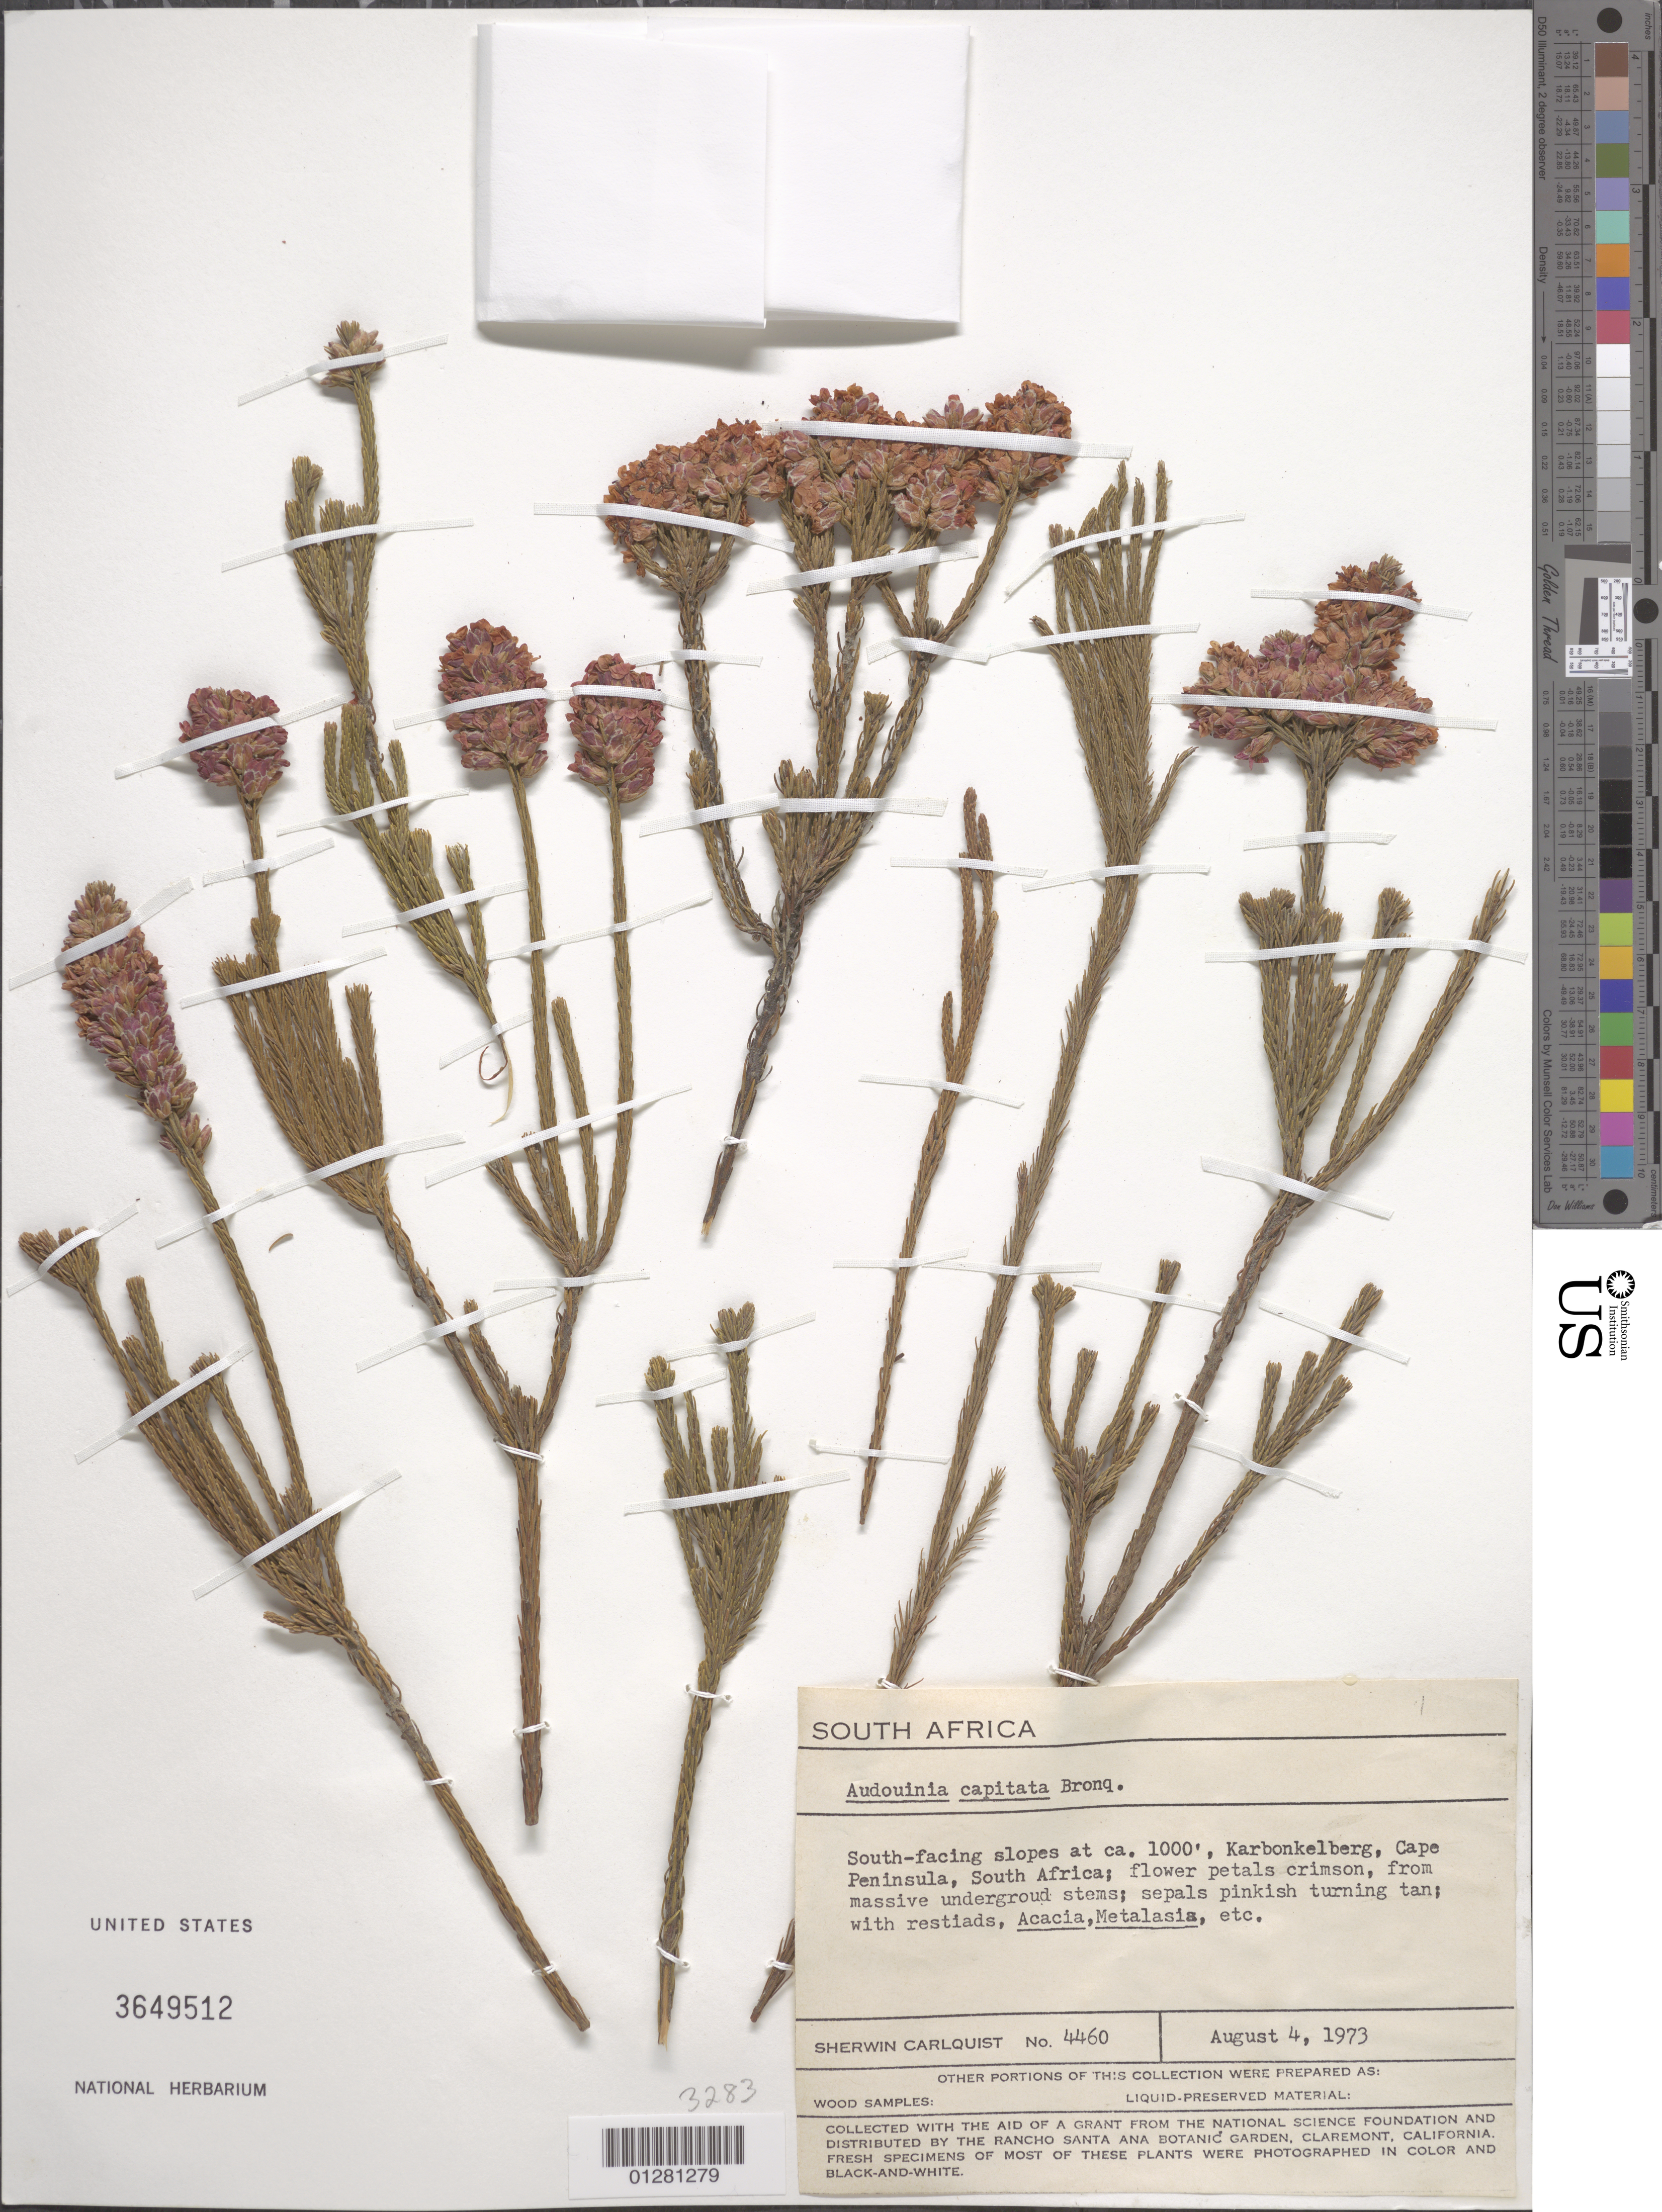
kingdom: Plantae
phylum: Tracheophyta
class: Magnoliopsida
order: Bruniales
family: Bruniaceae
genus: Audouinia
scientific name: Audouinia capitata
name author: Brongn.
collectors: S. Carlquist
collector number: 4460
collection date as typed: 4 Aug 1973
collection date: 1973-08-04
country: South Africa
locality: S-facing slopes, Karbonkelberg, Cape Peninsula.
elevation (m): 305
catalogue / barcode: US 3649512